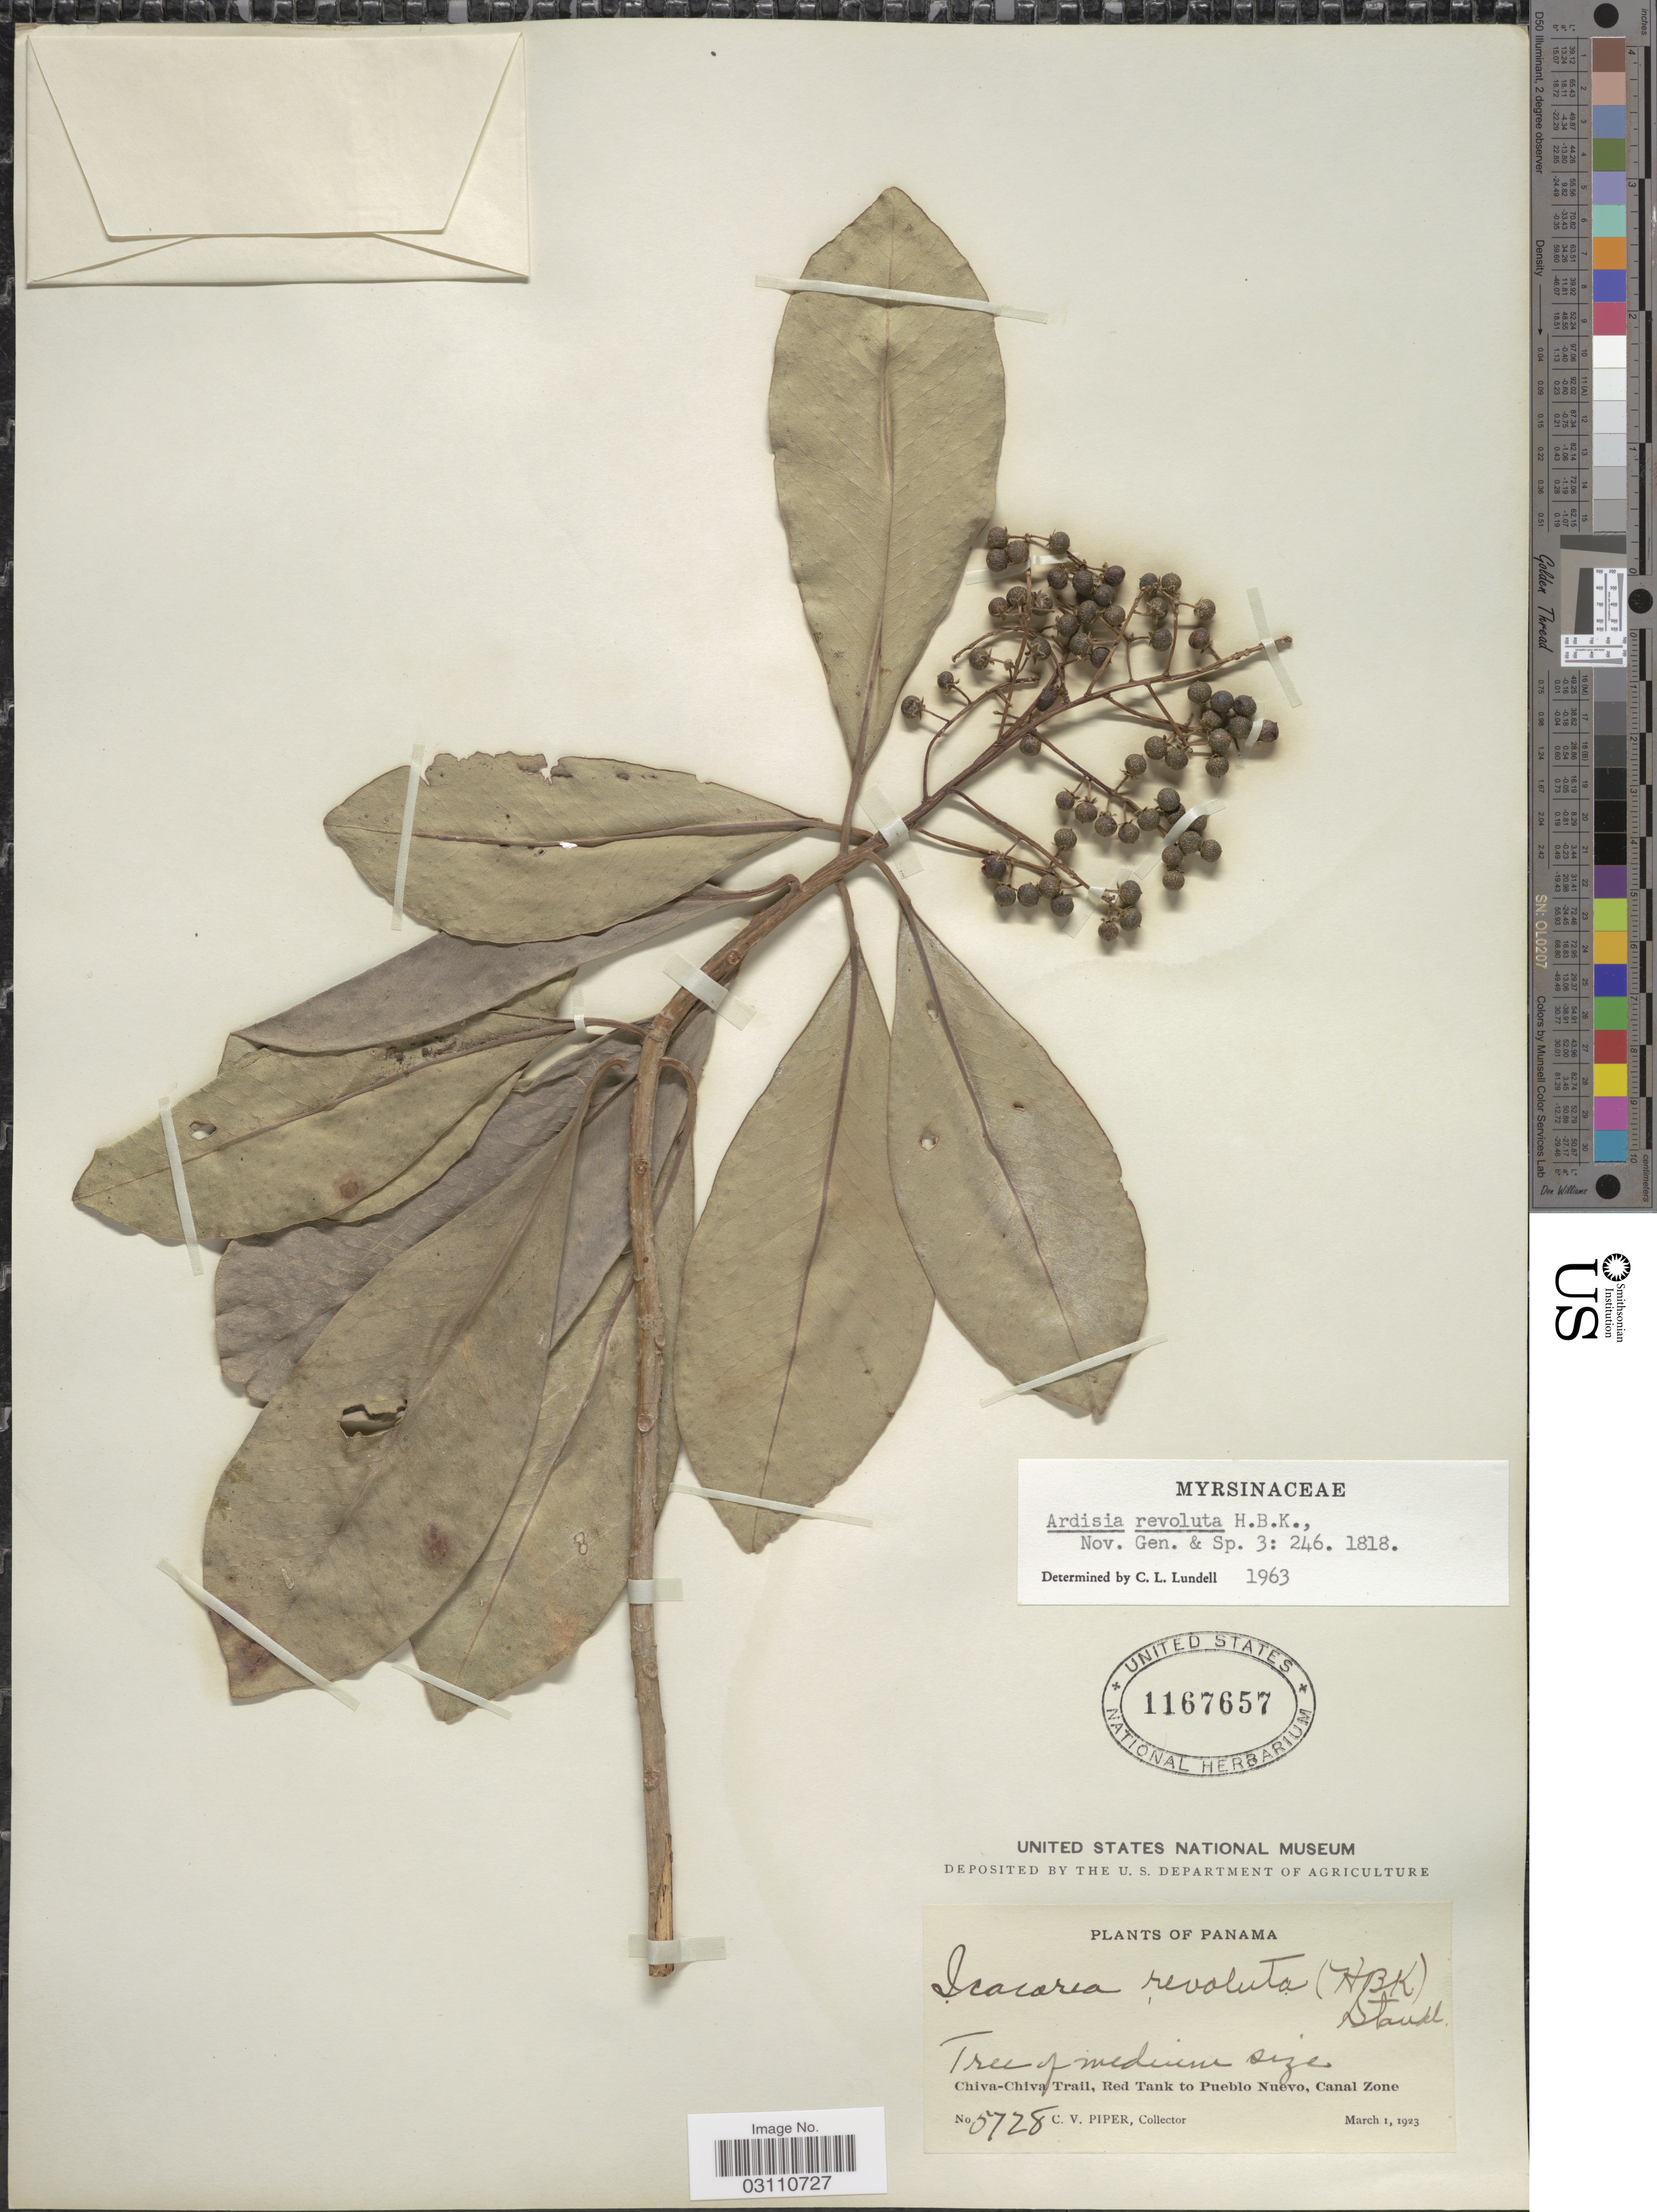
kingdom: Plantae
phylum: Tracheophyta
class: Magnoliopsida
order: Ericales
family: Primulaceae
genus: Ardisia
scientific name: Ardisia revoluta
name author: Kunth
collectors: C. V. Piper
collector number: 5728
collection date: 1923-03-01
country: Panama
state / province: Panamá / Panamá Oeste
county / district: Canal Zone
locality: Chiva-Chiva Trail, Red Tank to Pueblo Nuevo.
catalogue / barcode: US 1167657